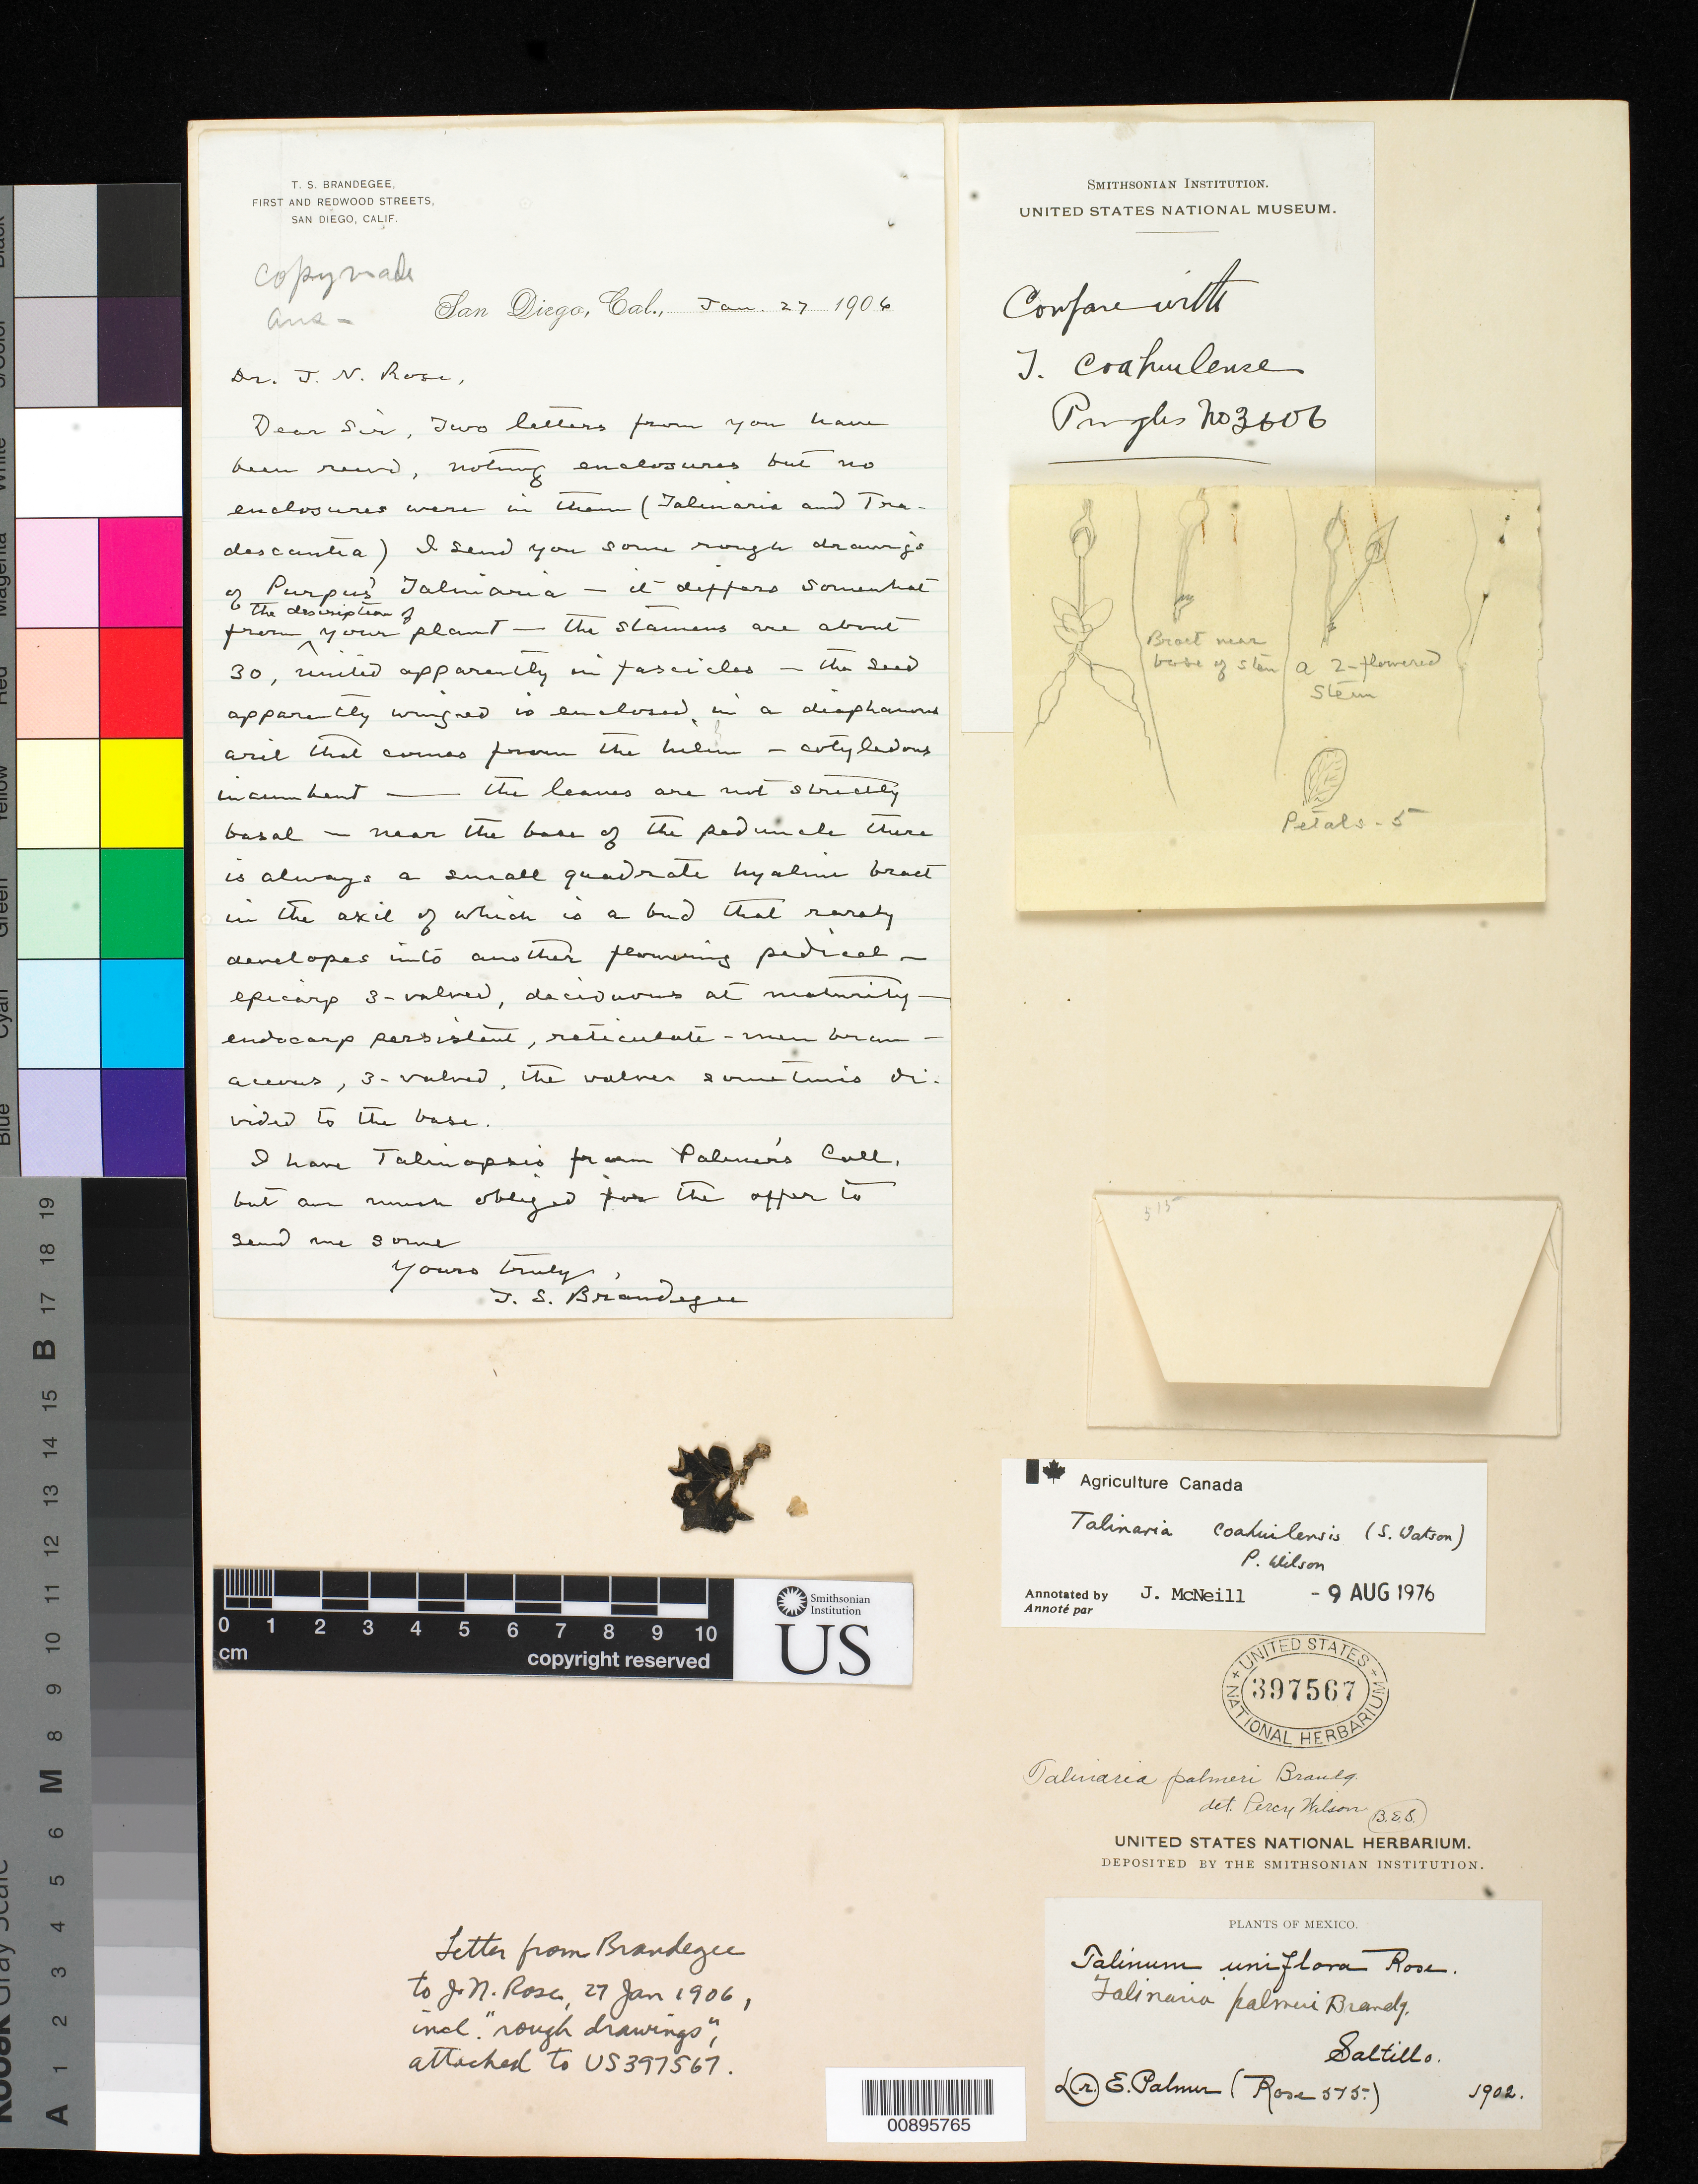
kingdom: Plantae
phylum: Tracheophyta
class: Magnoliopsida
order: Caryophyllales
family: Anacampserotaceae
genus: Anacampseros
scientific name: Anacampseros coahuilensis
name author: (S. Watson) Eggli & Nyffeler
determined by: Strong, Mark T., (BOT), Smithsonian Institution - National Museum of Natural History (UNITED STATES)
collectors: E. Palmer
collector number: (Rose 515)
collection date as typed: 1902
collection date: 1902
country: Mexico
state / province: Coahuila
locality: Saltillo, Coahuila.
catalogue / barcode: US 397567